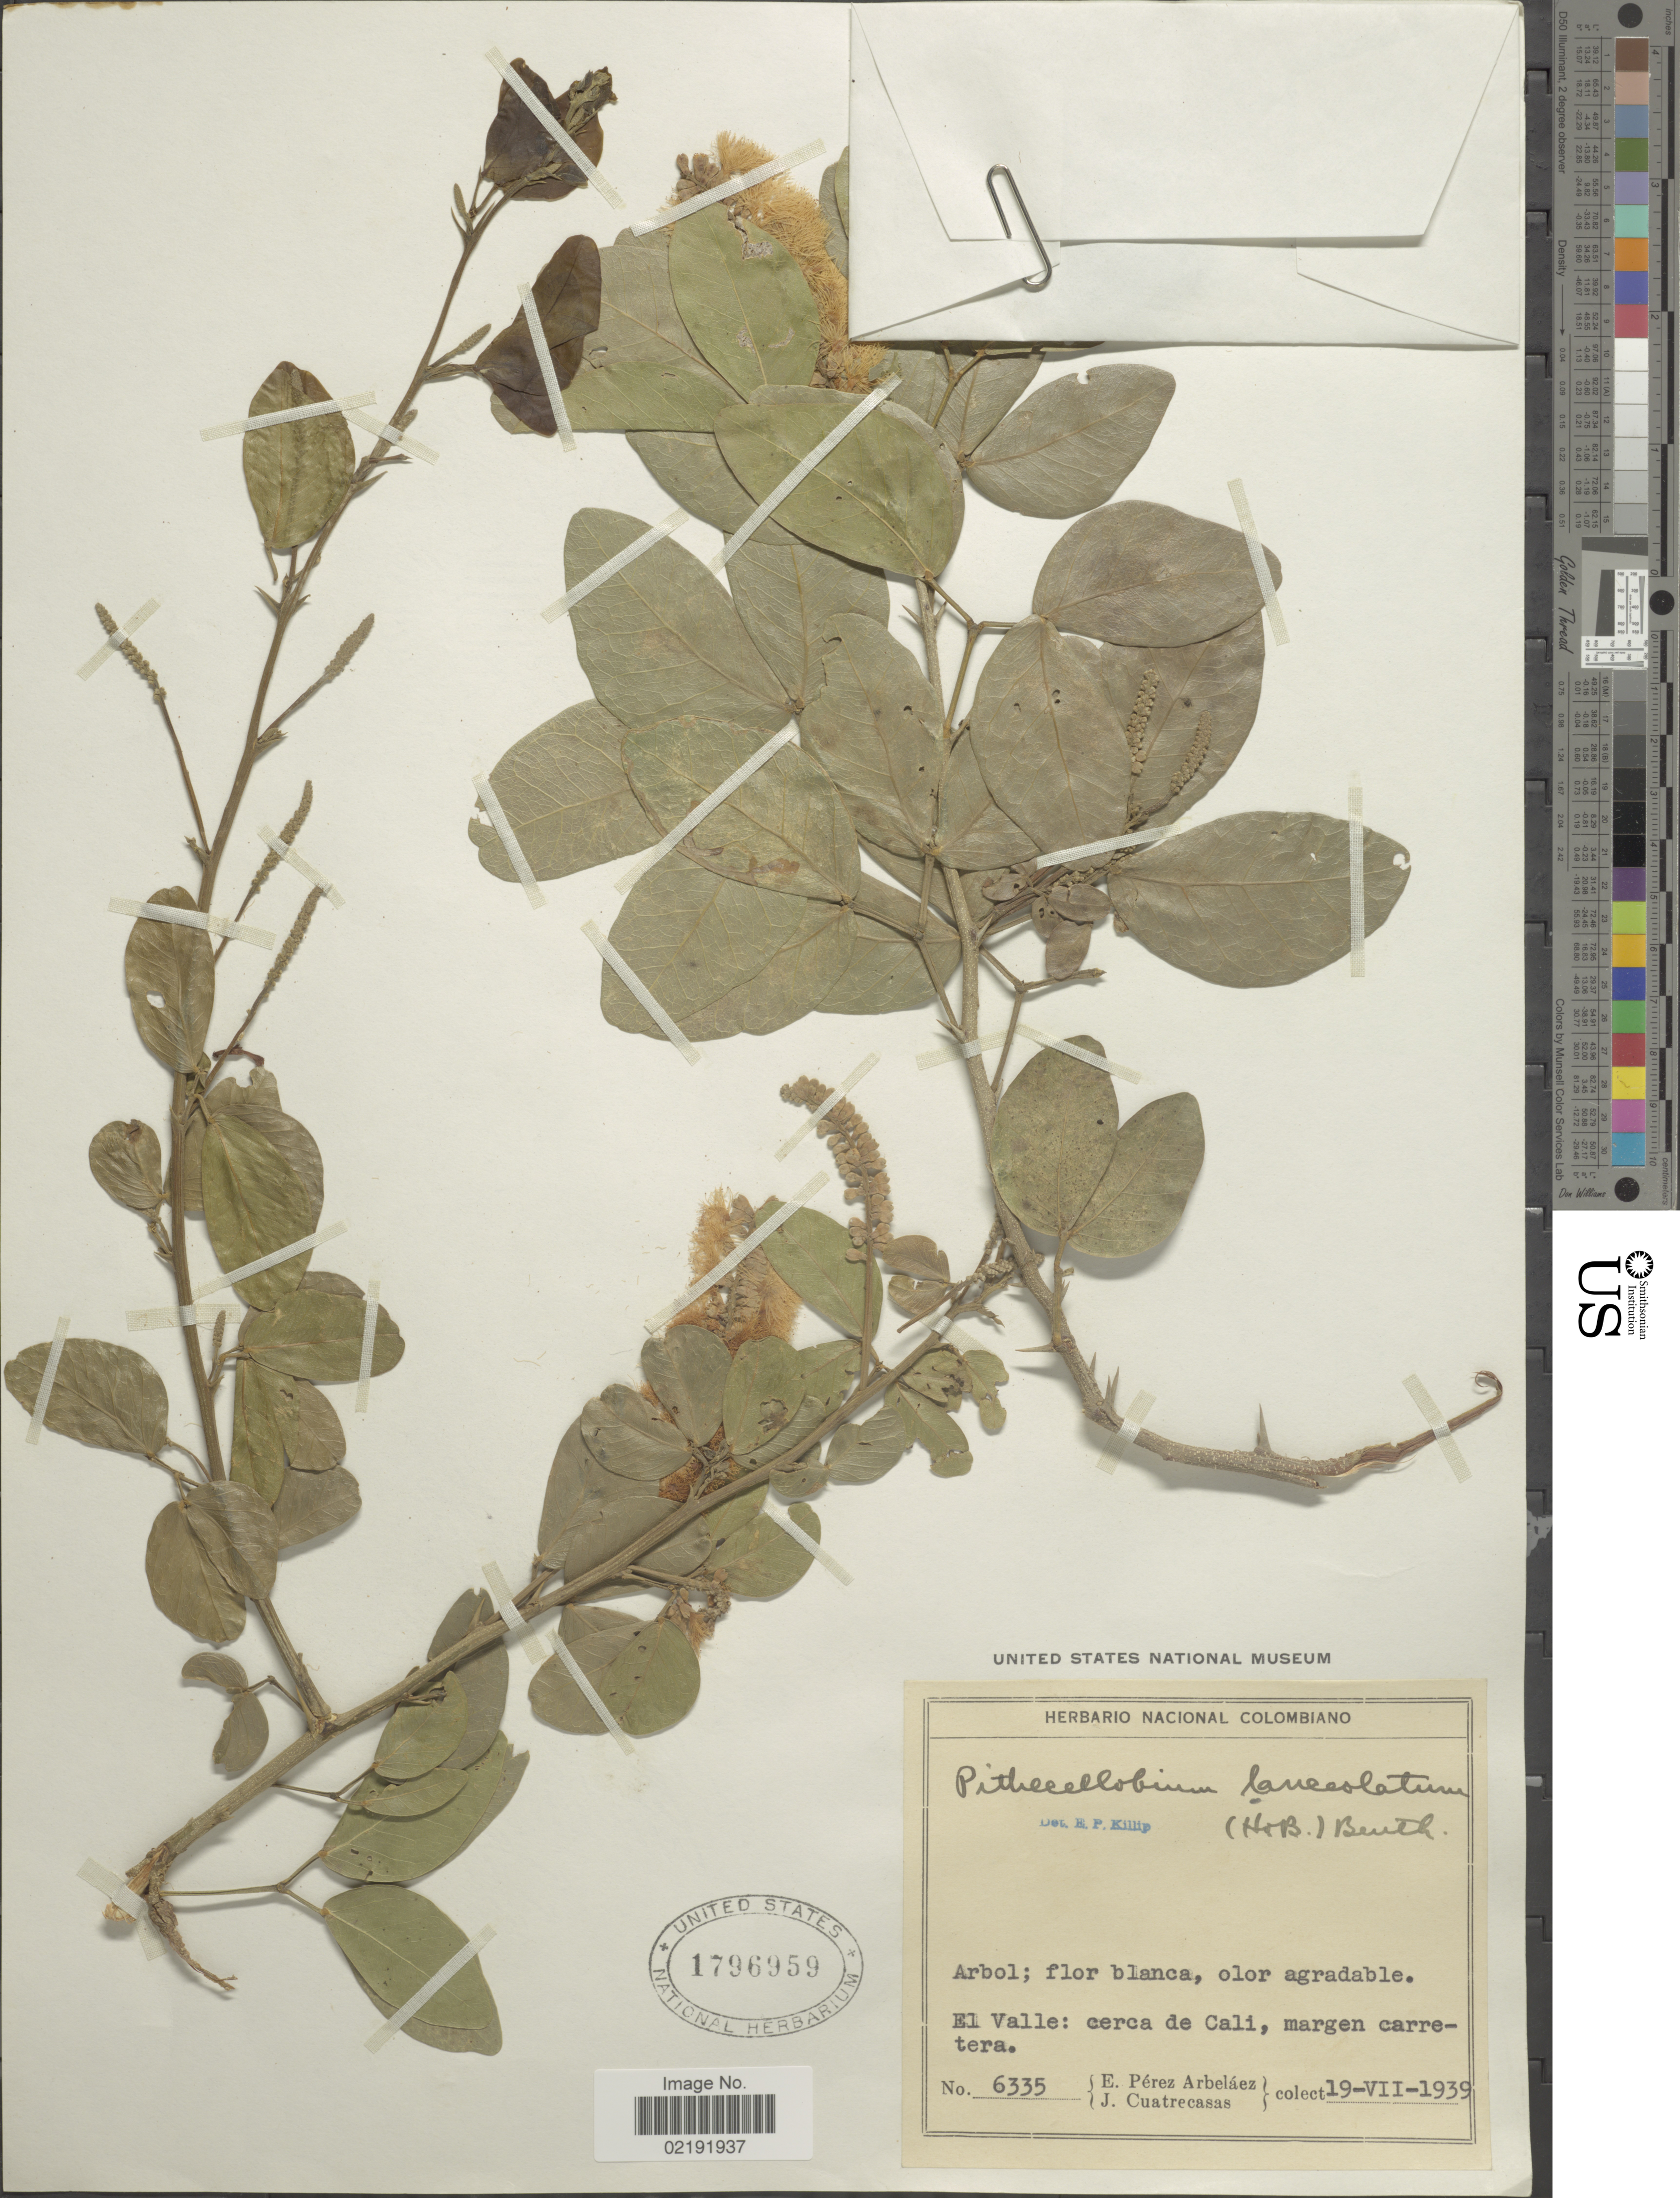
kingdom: Plantae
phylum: Tracheophyta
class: Magnoliopsida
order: Fabales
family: Fabaceae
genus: Pithecellobium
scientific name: Pithecellobium lanceolatum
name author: (Humb. & Bonpl. ex Willd.) Benth.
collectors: E. Pérez Arbeláez & J. Cuatrecasas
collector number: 6335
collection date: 1939-07-19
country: Colombia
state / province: Valle del Cauca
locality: El Valle: cerca de Cali, margen carretera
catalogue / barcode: US 1796959